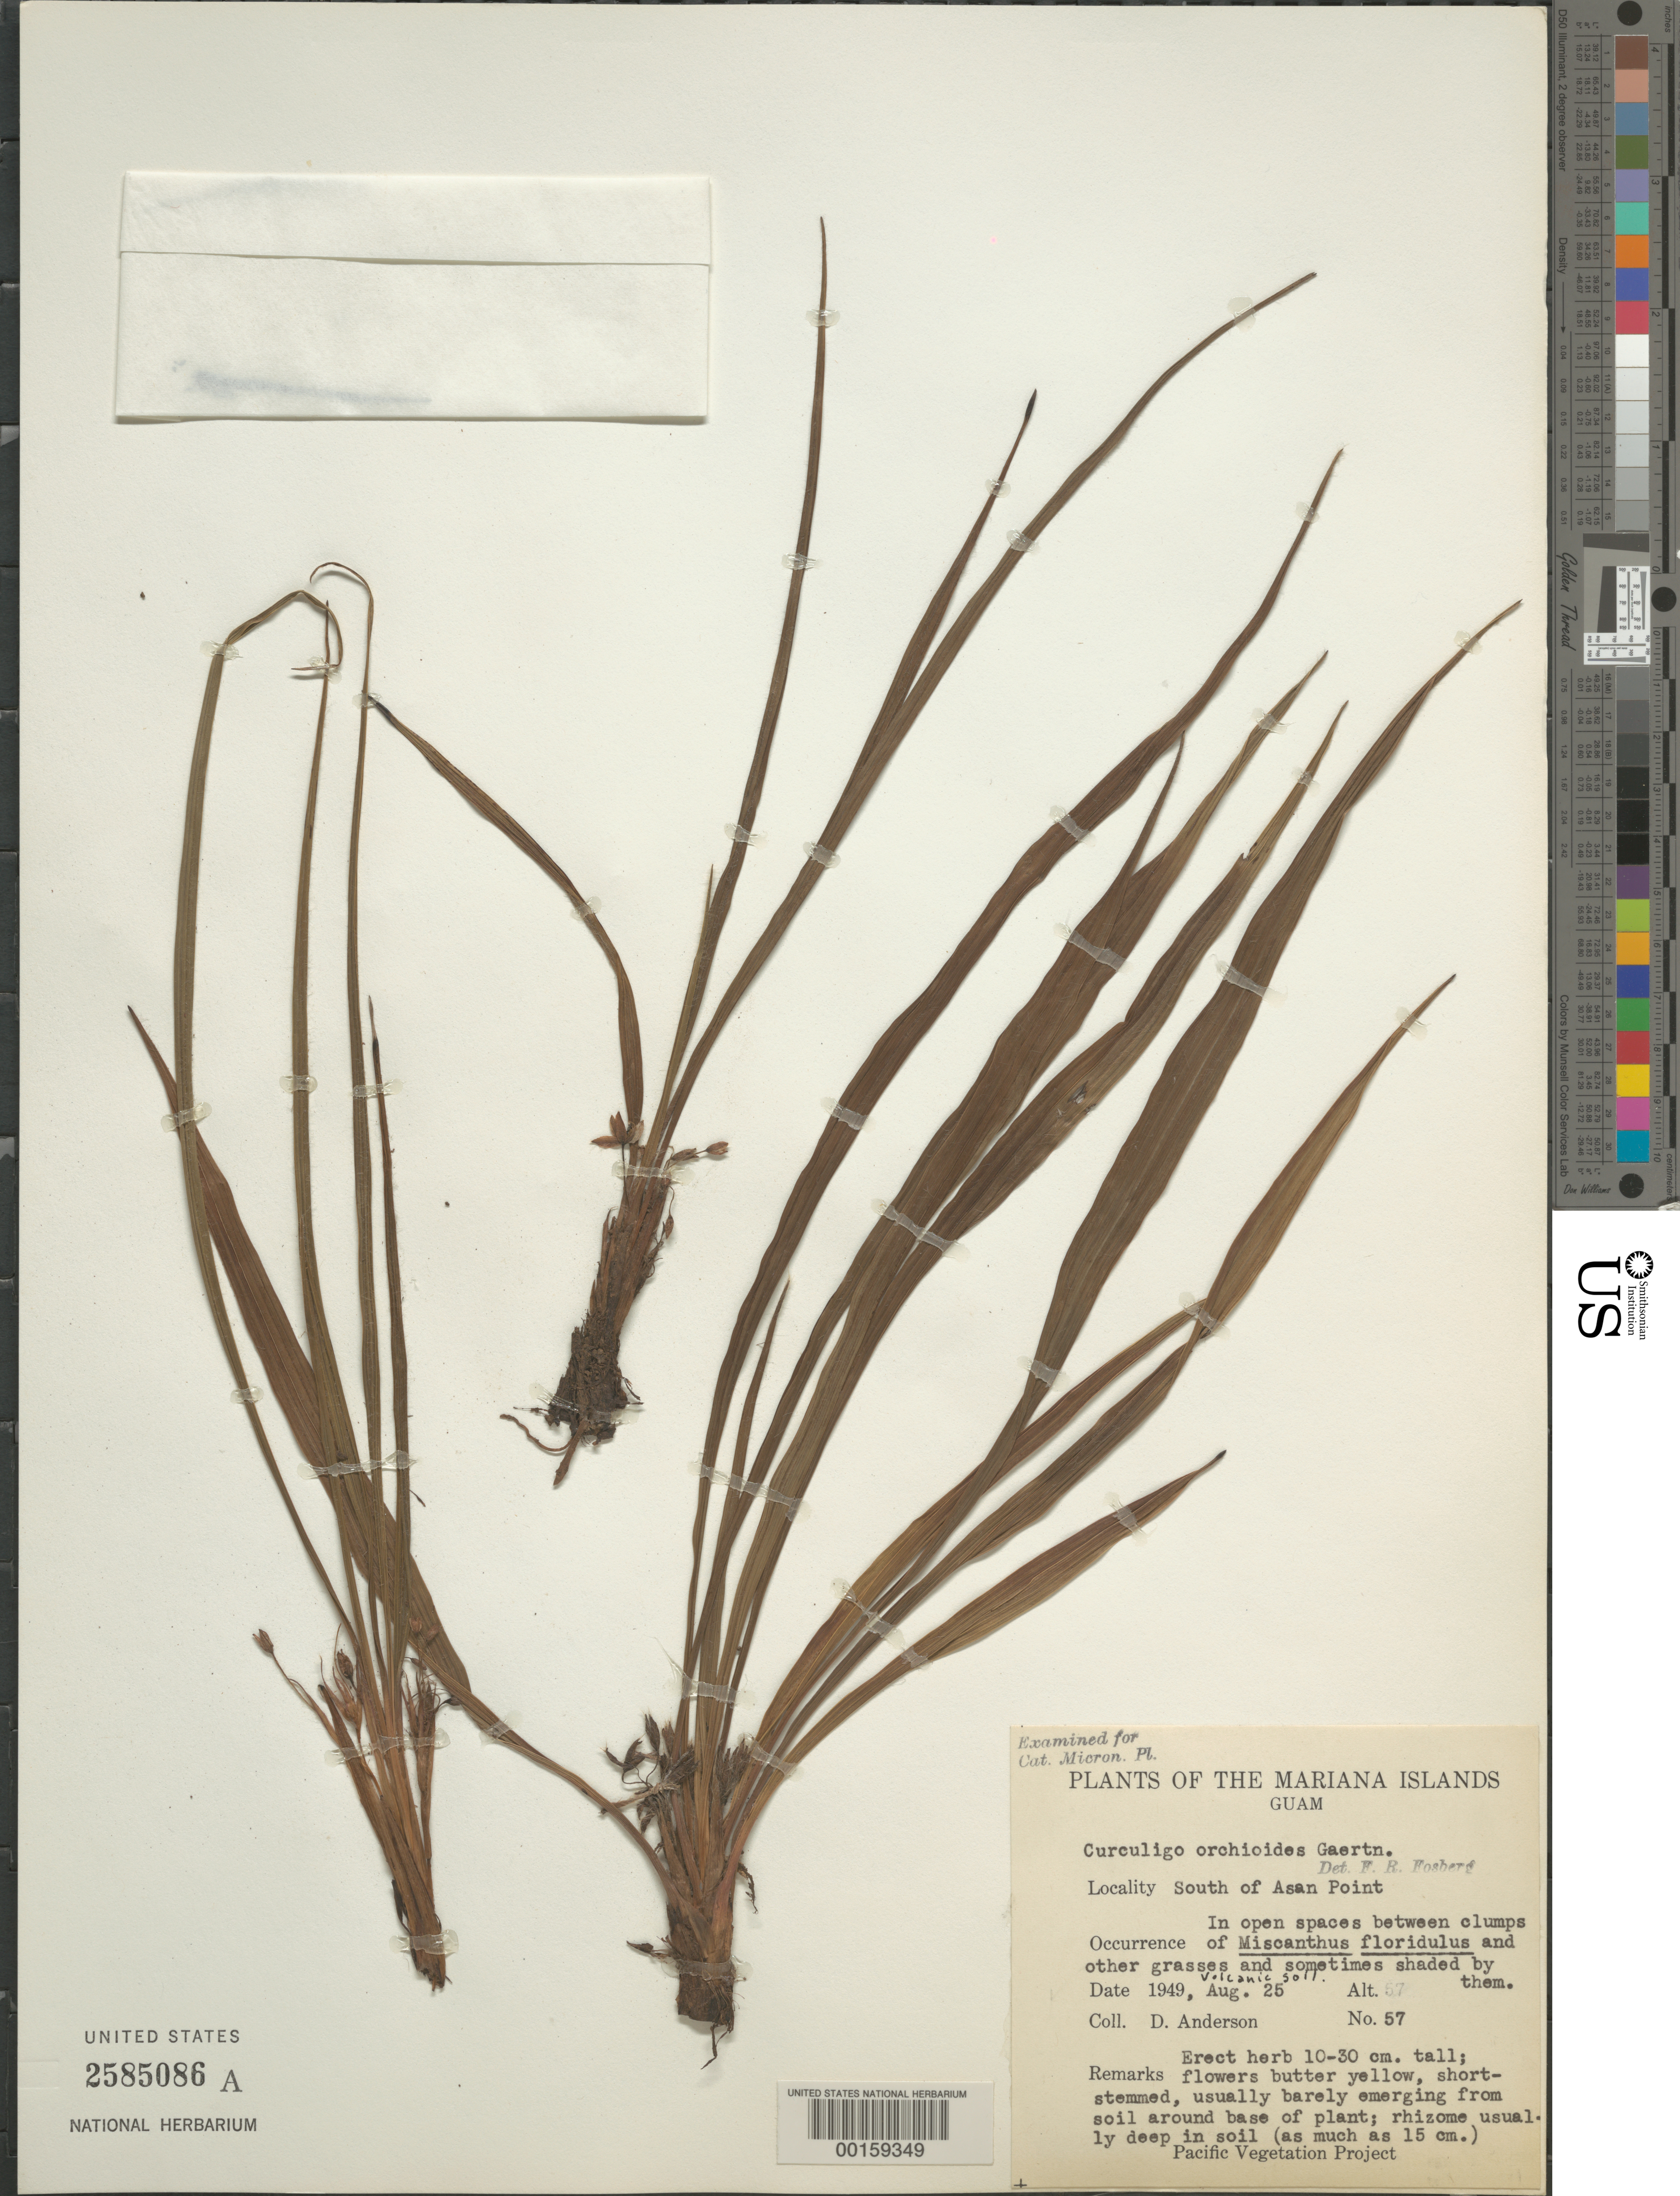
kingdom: Plantae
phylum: Tracheophyta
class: Liliopsida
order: Asparagales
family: Hypoxidaceae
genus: Curculigo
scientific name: Curculigo orchioides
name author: Gaertn.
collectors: D. Anderson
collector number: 57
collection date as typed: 25 Aug 1949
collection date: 1949-08-25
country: Guam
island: Guam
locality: S of asan point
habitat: Volcanic soil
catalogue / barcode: US 2585086A